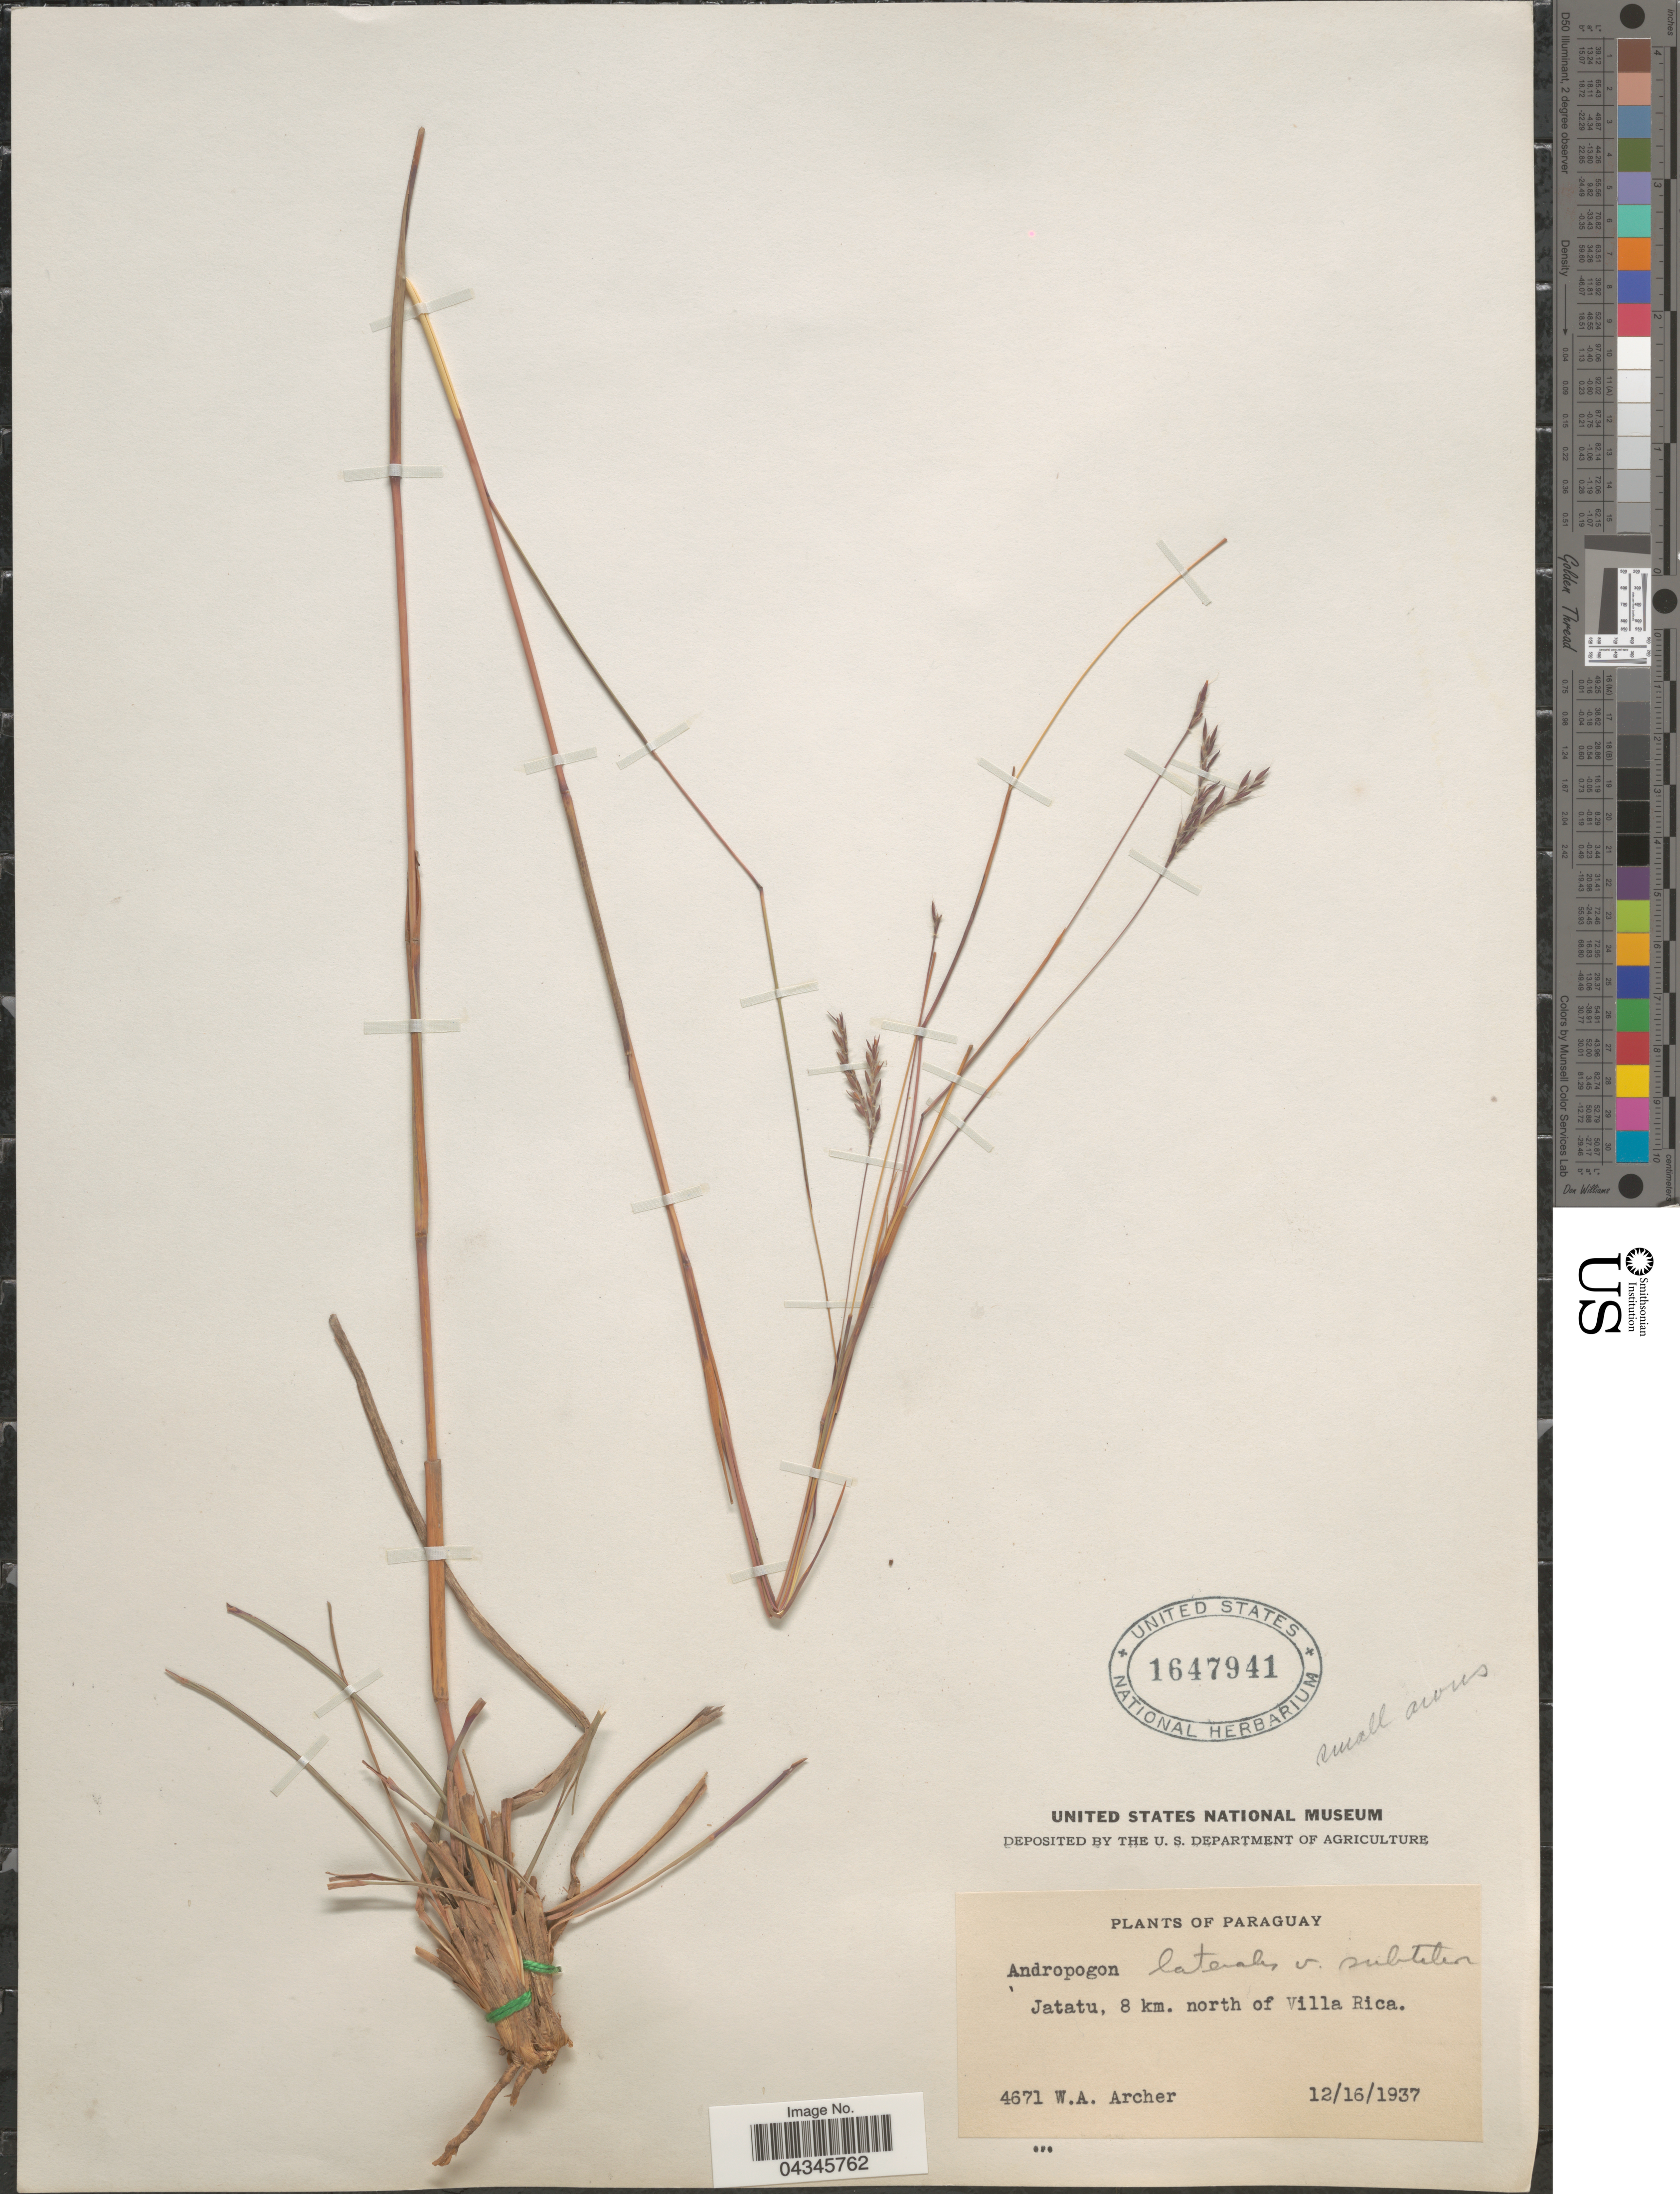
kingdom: Plantae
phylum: Tracheophyta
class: Liliopsida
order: Poales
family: Poaceae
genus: Andropogon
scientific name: Andropogon lateralis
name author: Nees in Mart.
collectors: W. Archer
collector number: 4671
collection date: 1937-12-16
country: Paraguay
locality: Jatatu, 8 km. north of Villa Rica.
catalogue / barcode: US 1647941